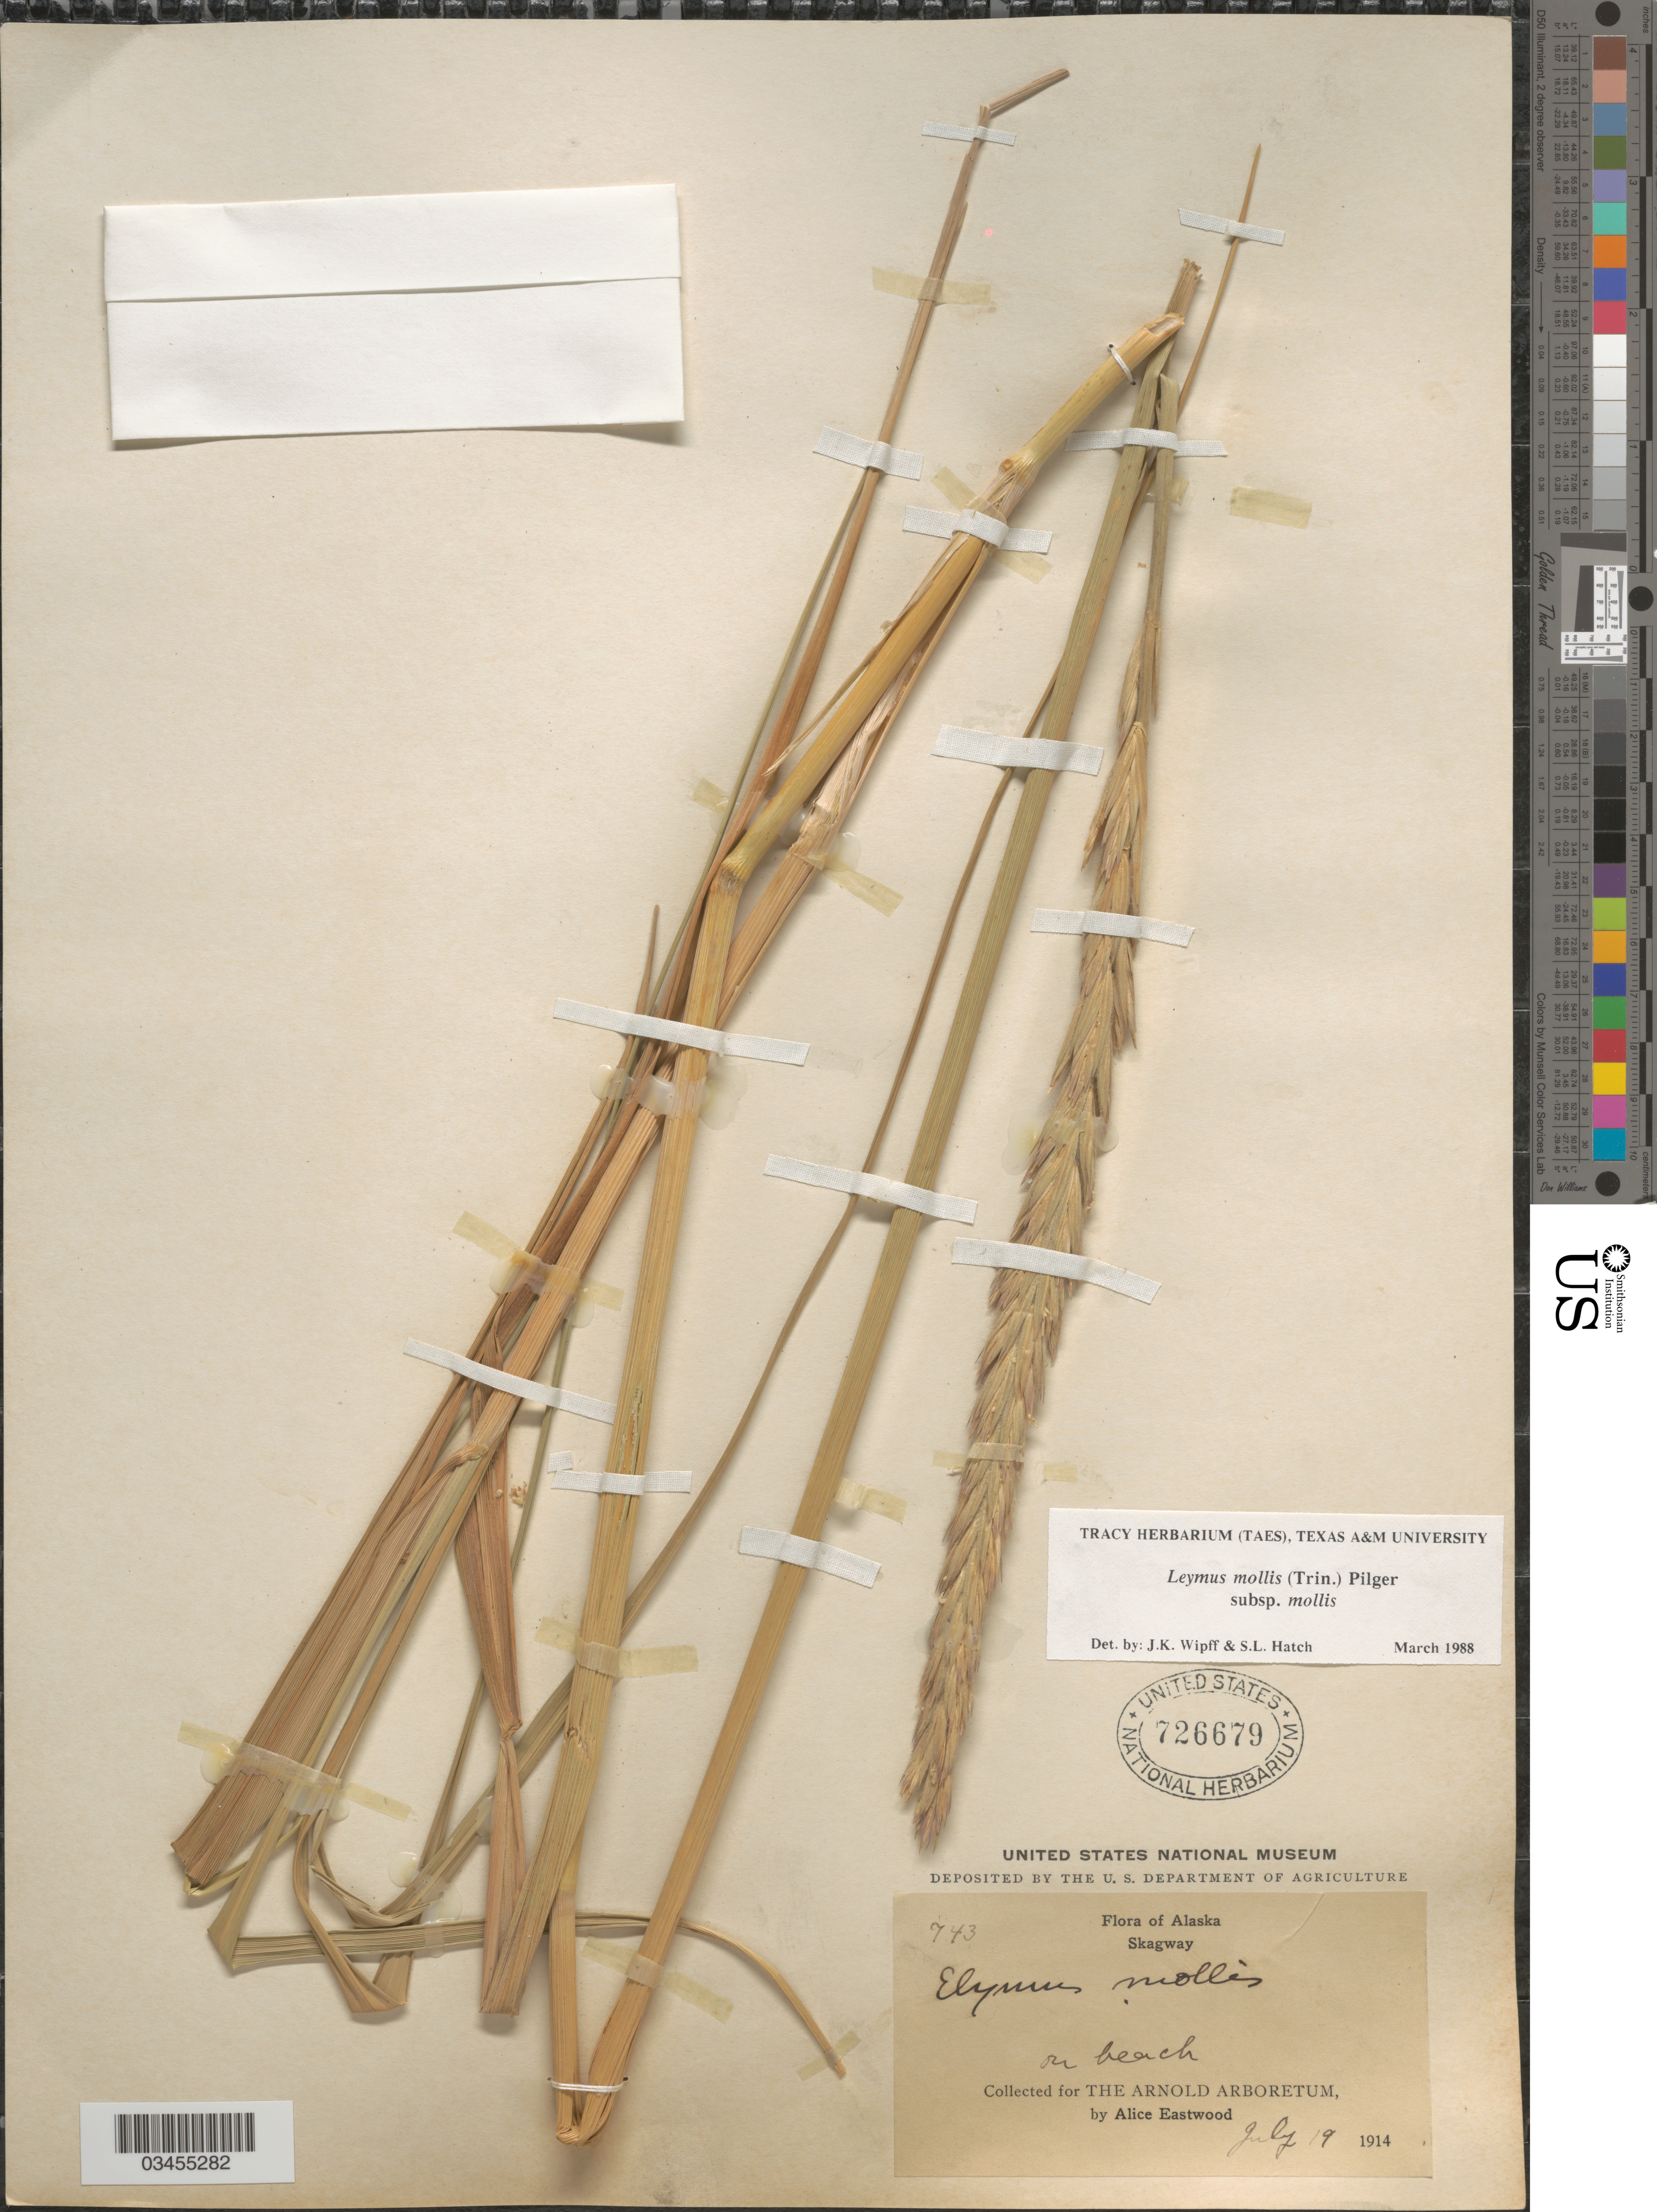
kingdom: Plantae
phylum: Tracheophyta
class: Liliopsida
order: Poales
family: Poaceae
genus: Leymus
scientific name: Leymus mollis subsp. mollis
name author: (Trin.) Pilg.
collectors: A. Eastwood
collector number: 743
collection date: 1914-07-19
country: United States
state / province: Alaska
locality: Skagway. On beach.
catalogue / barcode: US 726679